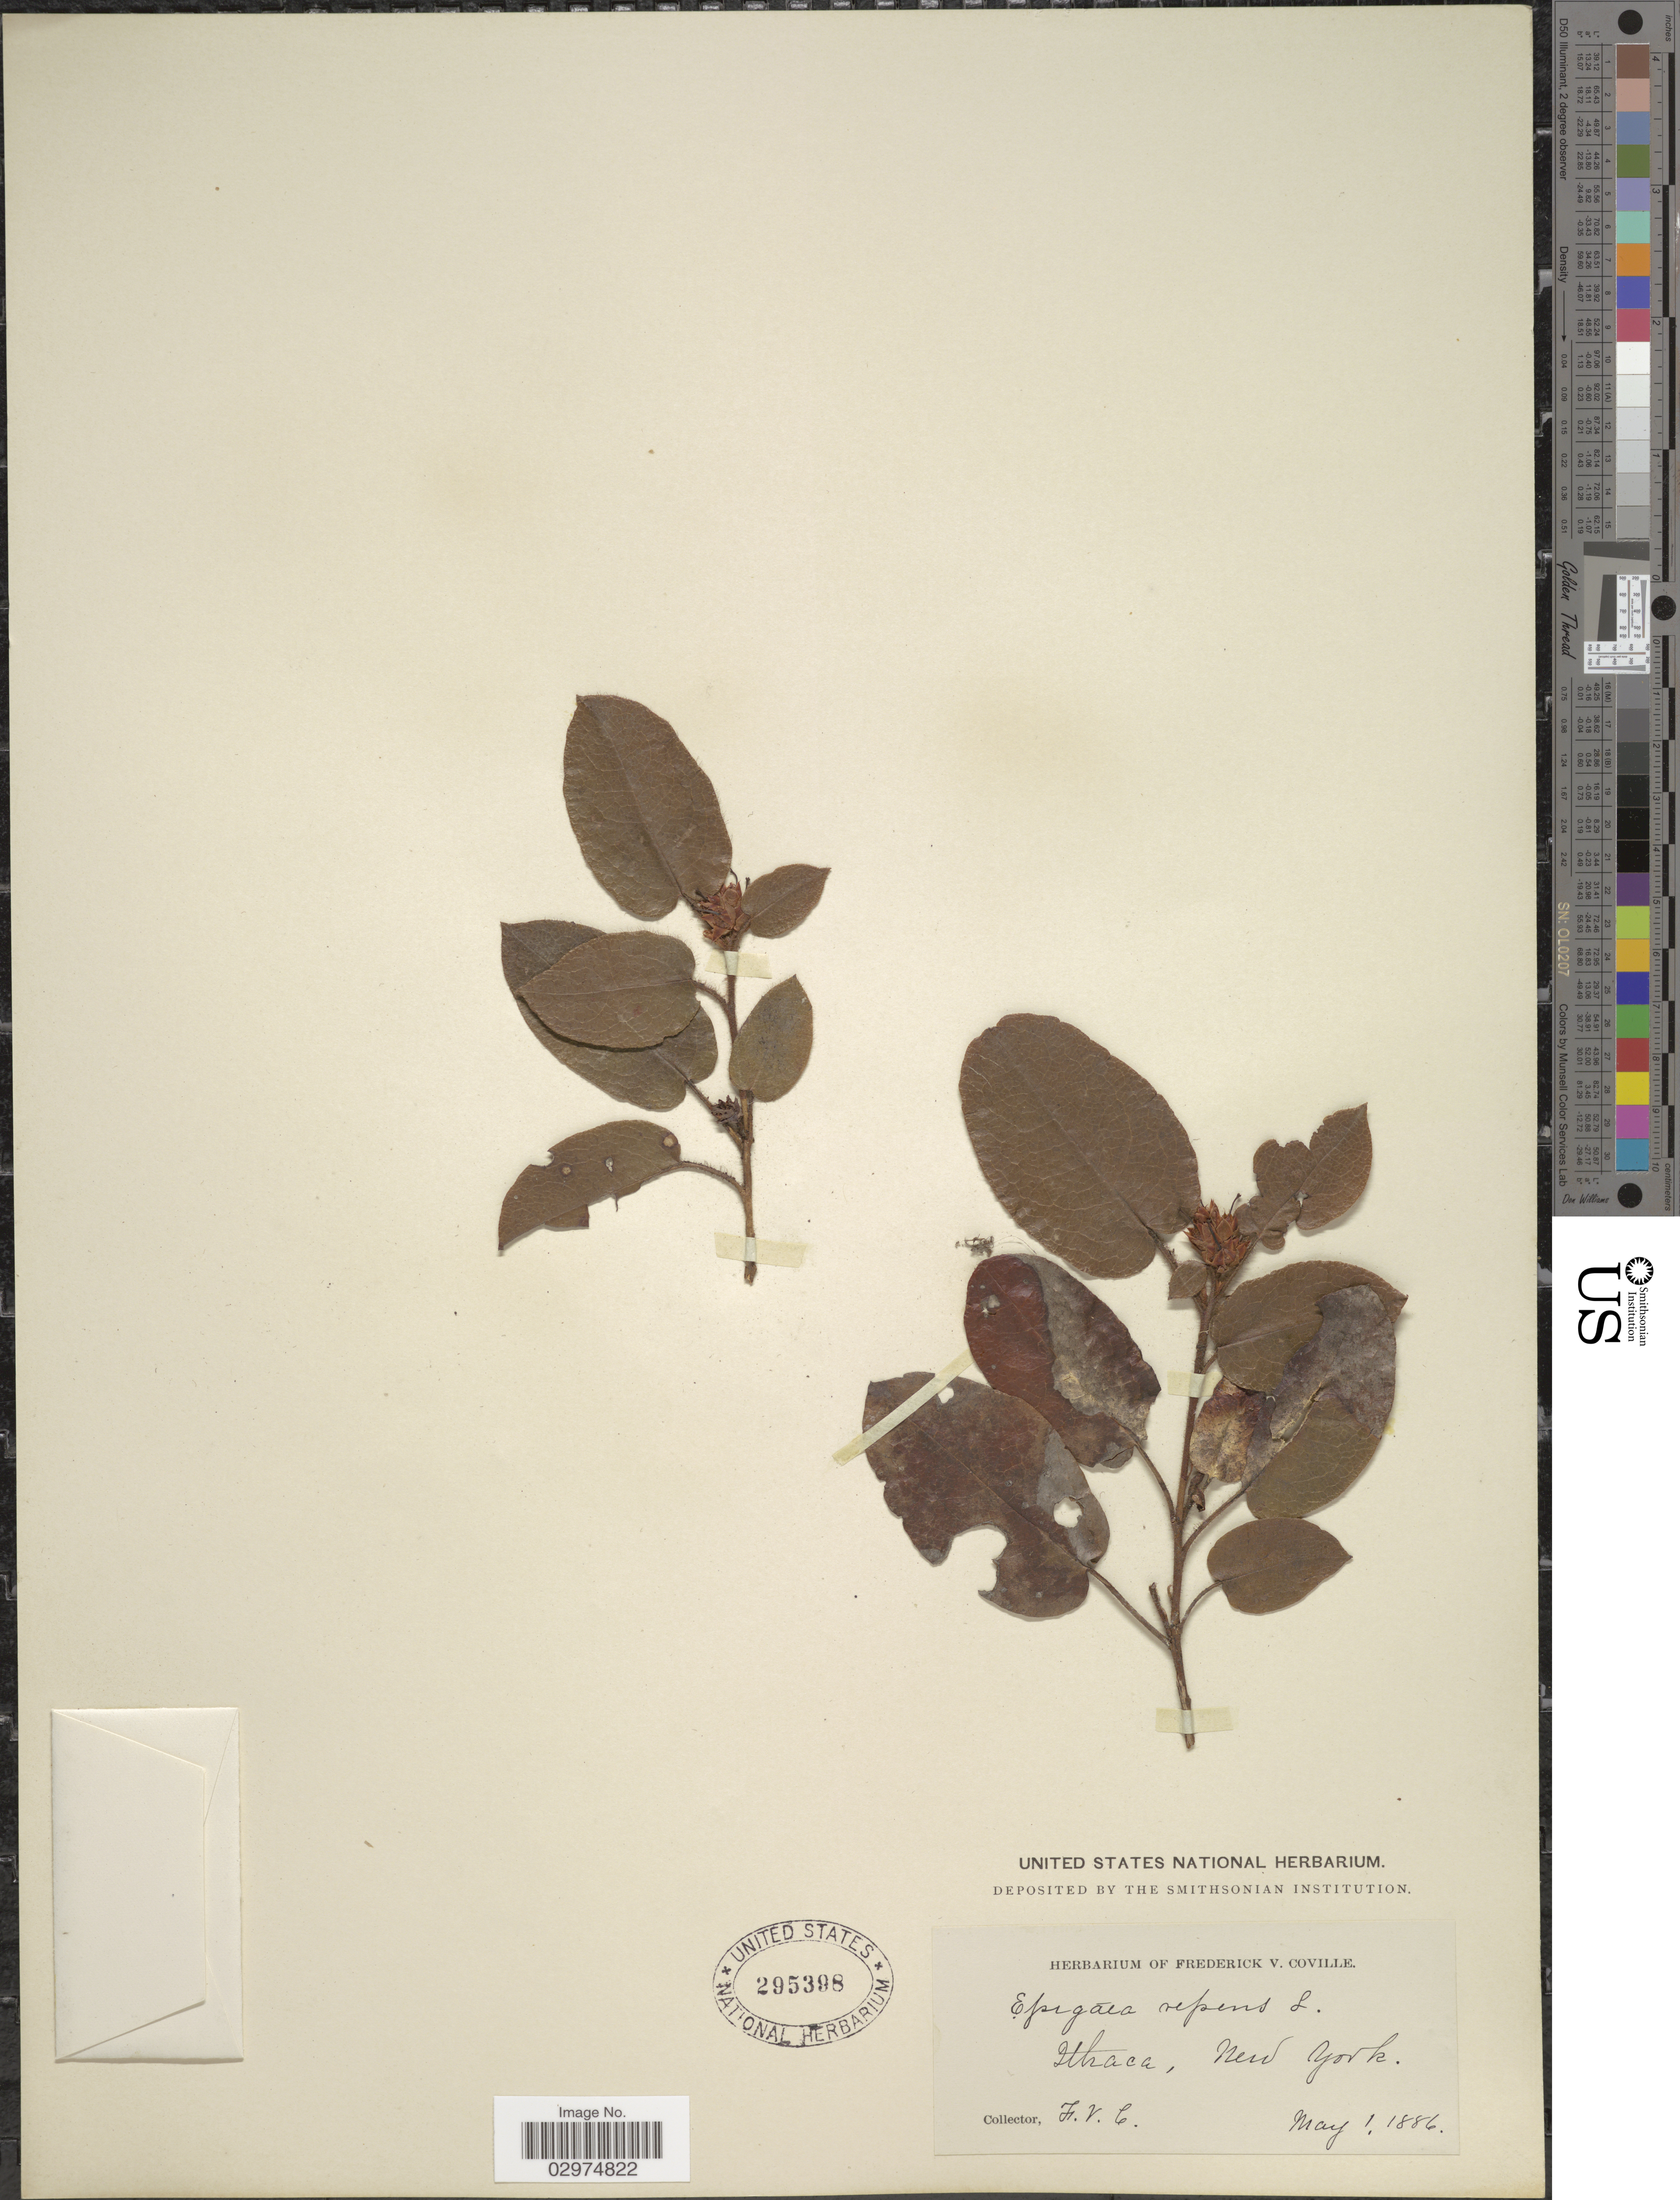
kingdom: Plantae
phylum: Tracheophyta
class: Magnoliopsida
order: Ericales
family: Ericaceae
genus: Epigaea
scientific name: Epigaea repens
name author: L.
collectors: F. V. Coville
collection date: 1886-05-01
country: United States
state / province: New York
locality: Ithaca.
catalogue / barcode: US 295398